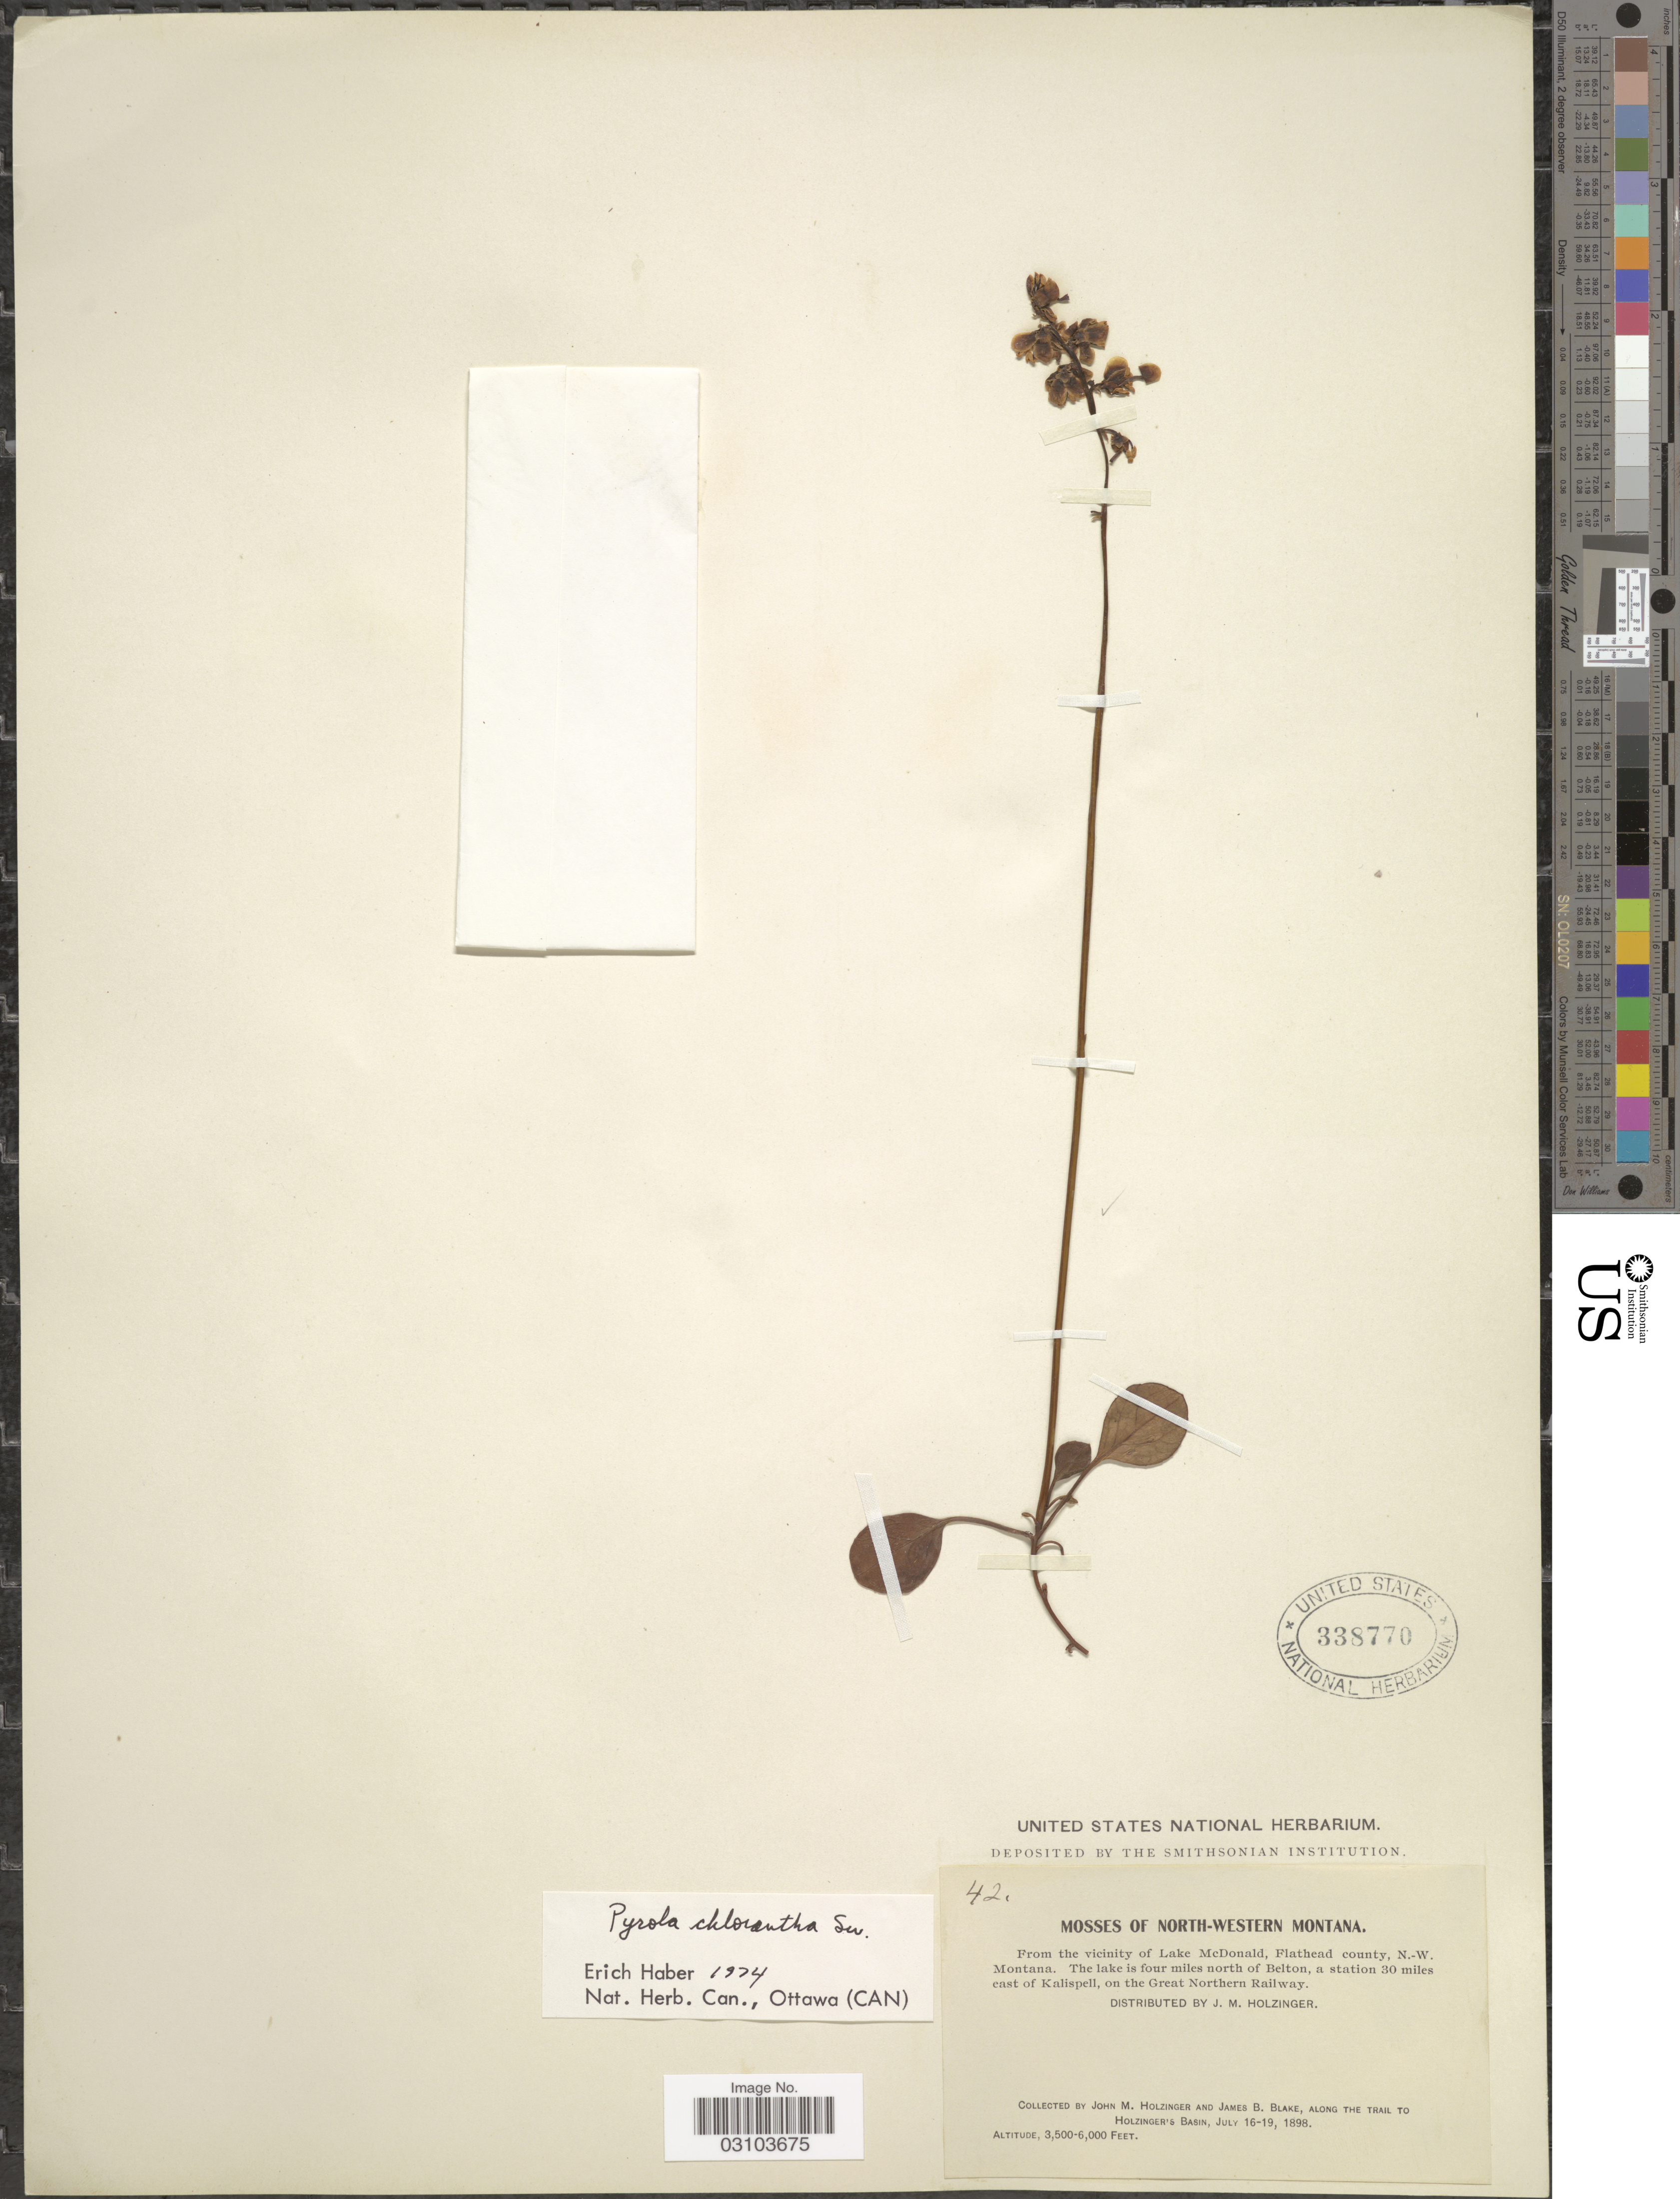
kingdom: Plantae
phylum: Tracheophyta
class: Magnoliopsida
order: Ericales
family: Ericaceae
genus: Pyrola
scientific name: Pyrola chlorantha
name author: Schweigg.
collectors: J. M. Holzinger & J. B. Blake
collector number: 42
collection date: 1898-07-16/1898-07-19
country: United States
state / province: Montana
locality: North-Western Montana. The vicinity of Lake McDonald, Flathead county, N.-W. Montana. The Lake is four miles north of Belton, a station 30 miles east of Kalispell, on the Great Northern Railway. Along the trail to Holzinger's Bassin.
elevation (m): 1067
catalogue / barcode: US 338770